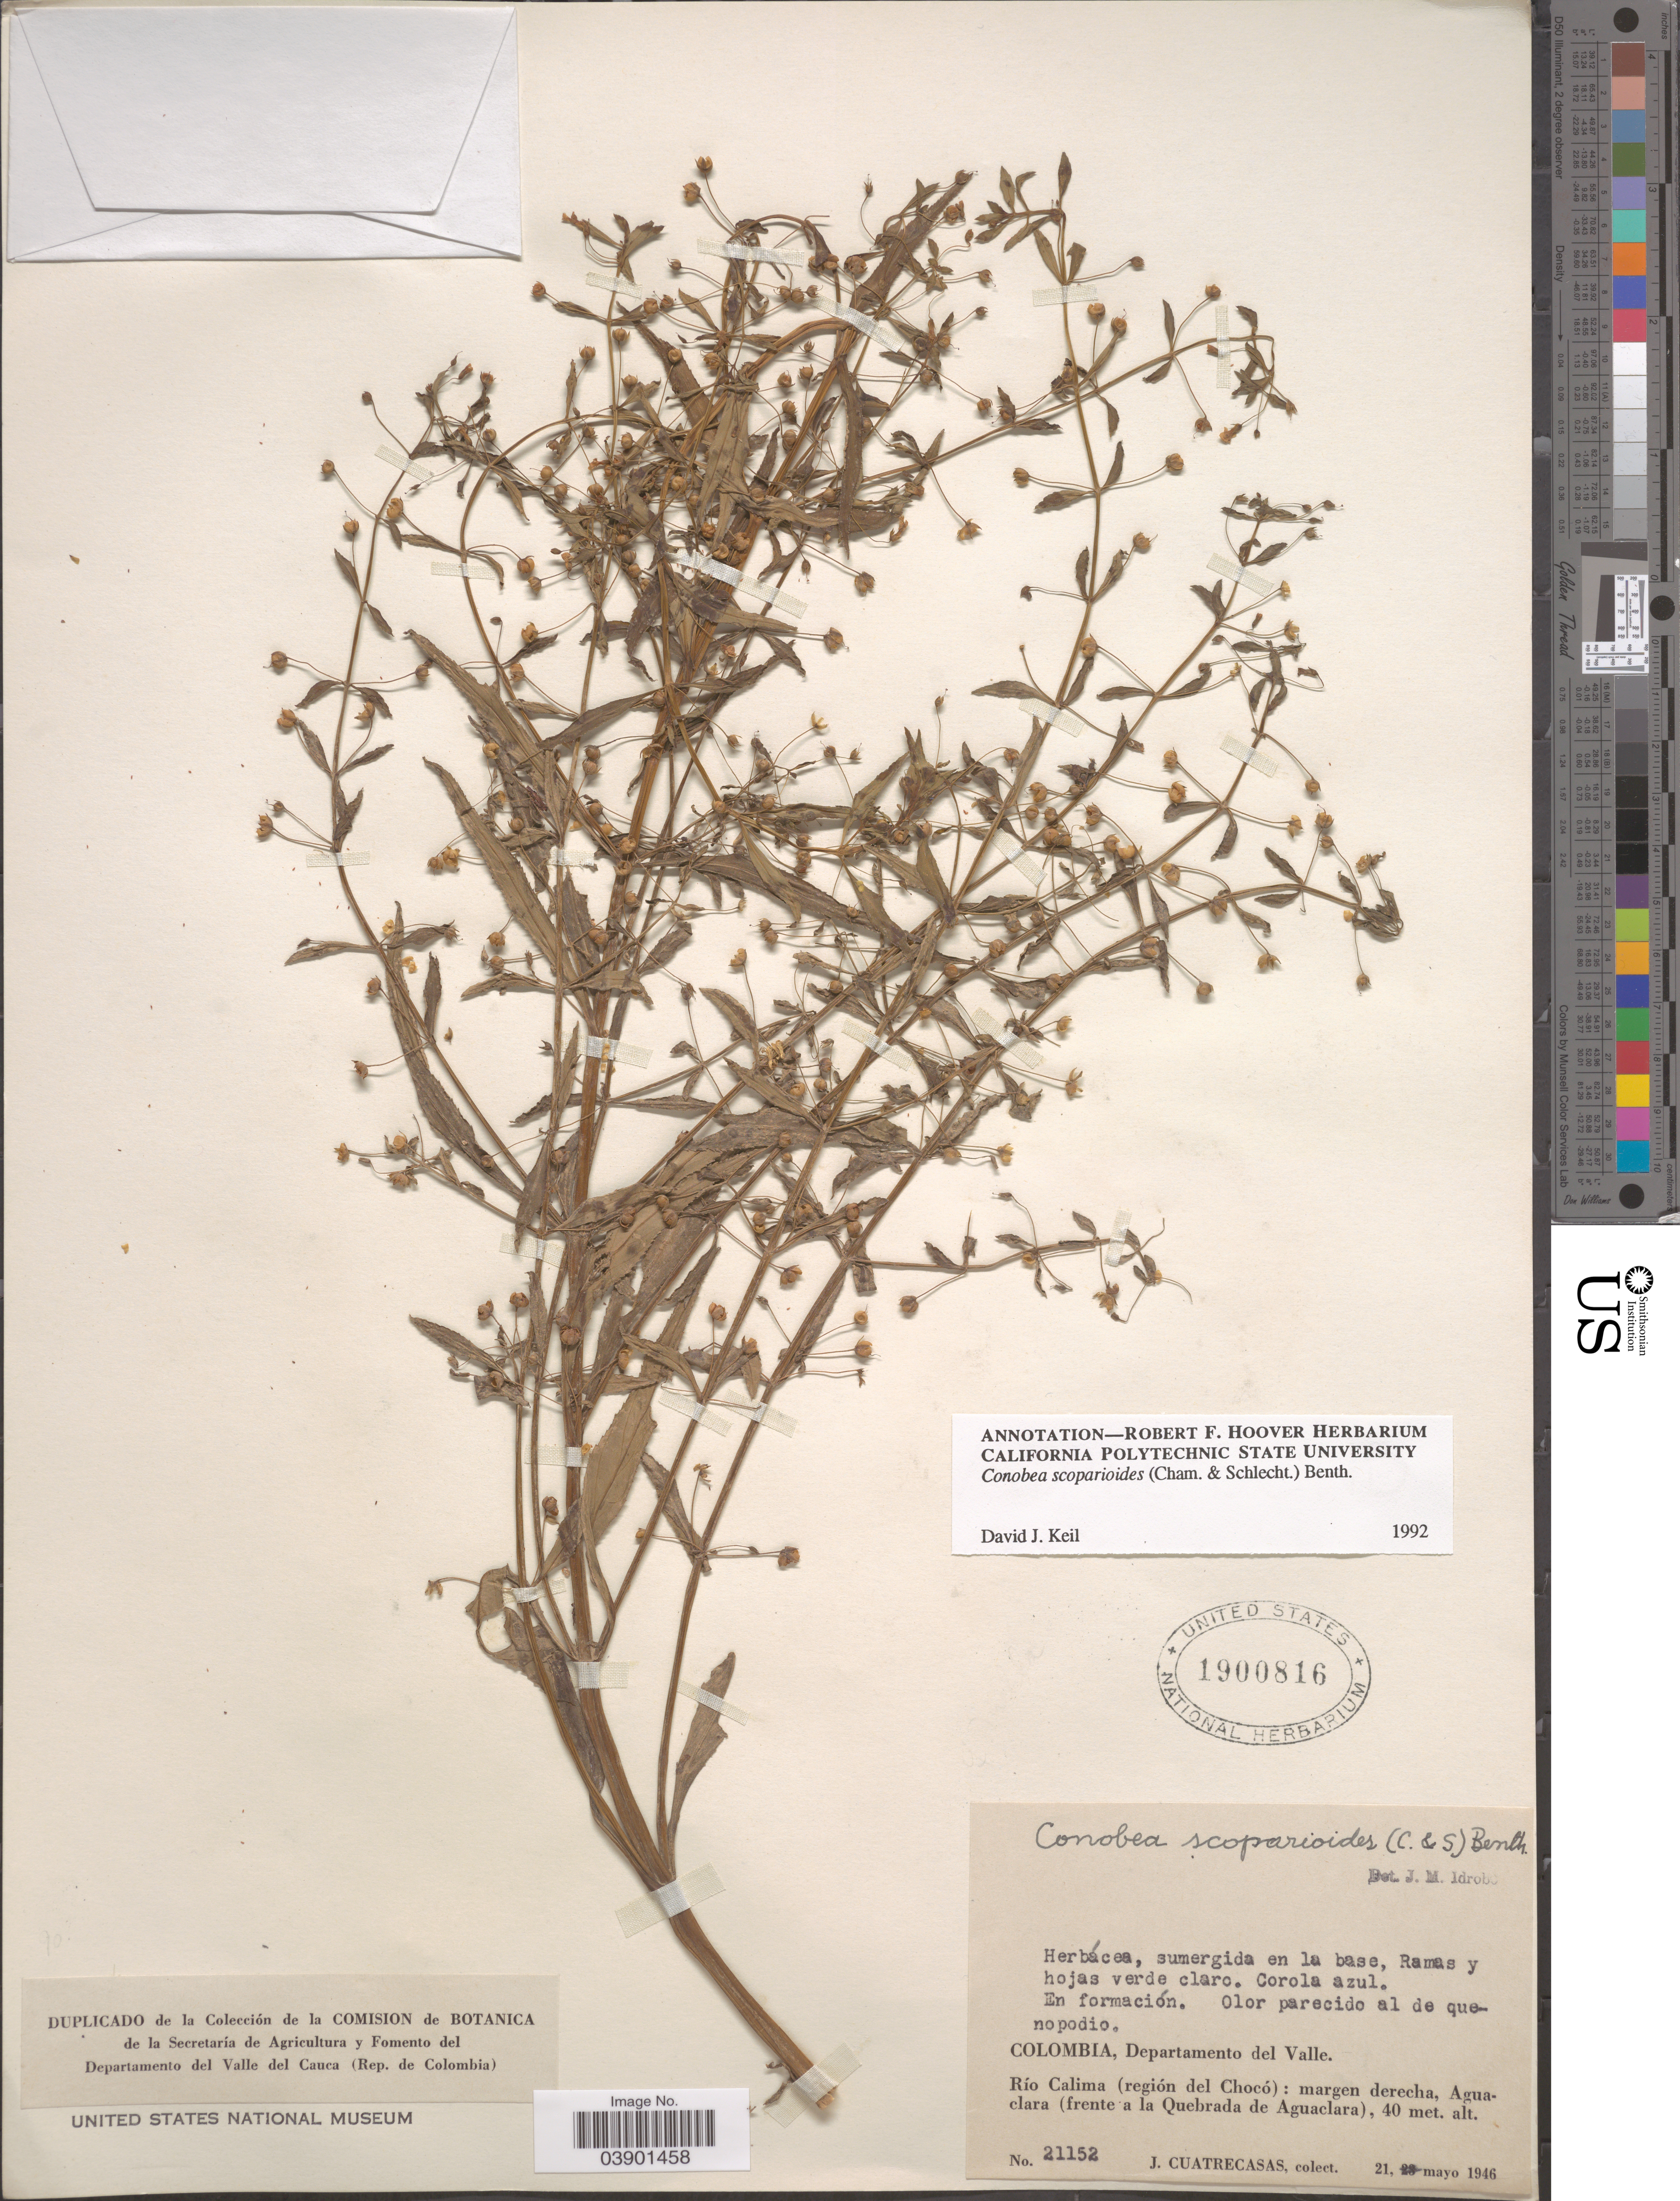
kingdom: Plantae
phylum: Tracheophyta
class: Magnoliopsida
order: Lamiales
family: Plantaginaceae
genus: Conobea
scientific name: Conobea scoparioides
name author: (Cham. & Schltdl.) Benth.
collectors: J. Cuatrecasas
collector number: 21152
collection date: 1946-05-21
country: Colombia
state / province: Valle del Cauca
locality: Departamento del Valle. Río Calima (región del Chocó): margen derecha, Aguaclara (frente a la Quebrada de Aguaclara).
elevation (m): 40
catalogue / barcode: US 1900816